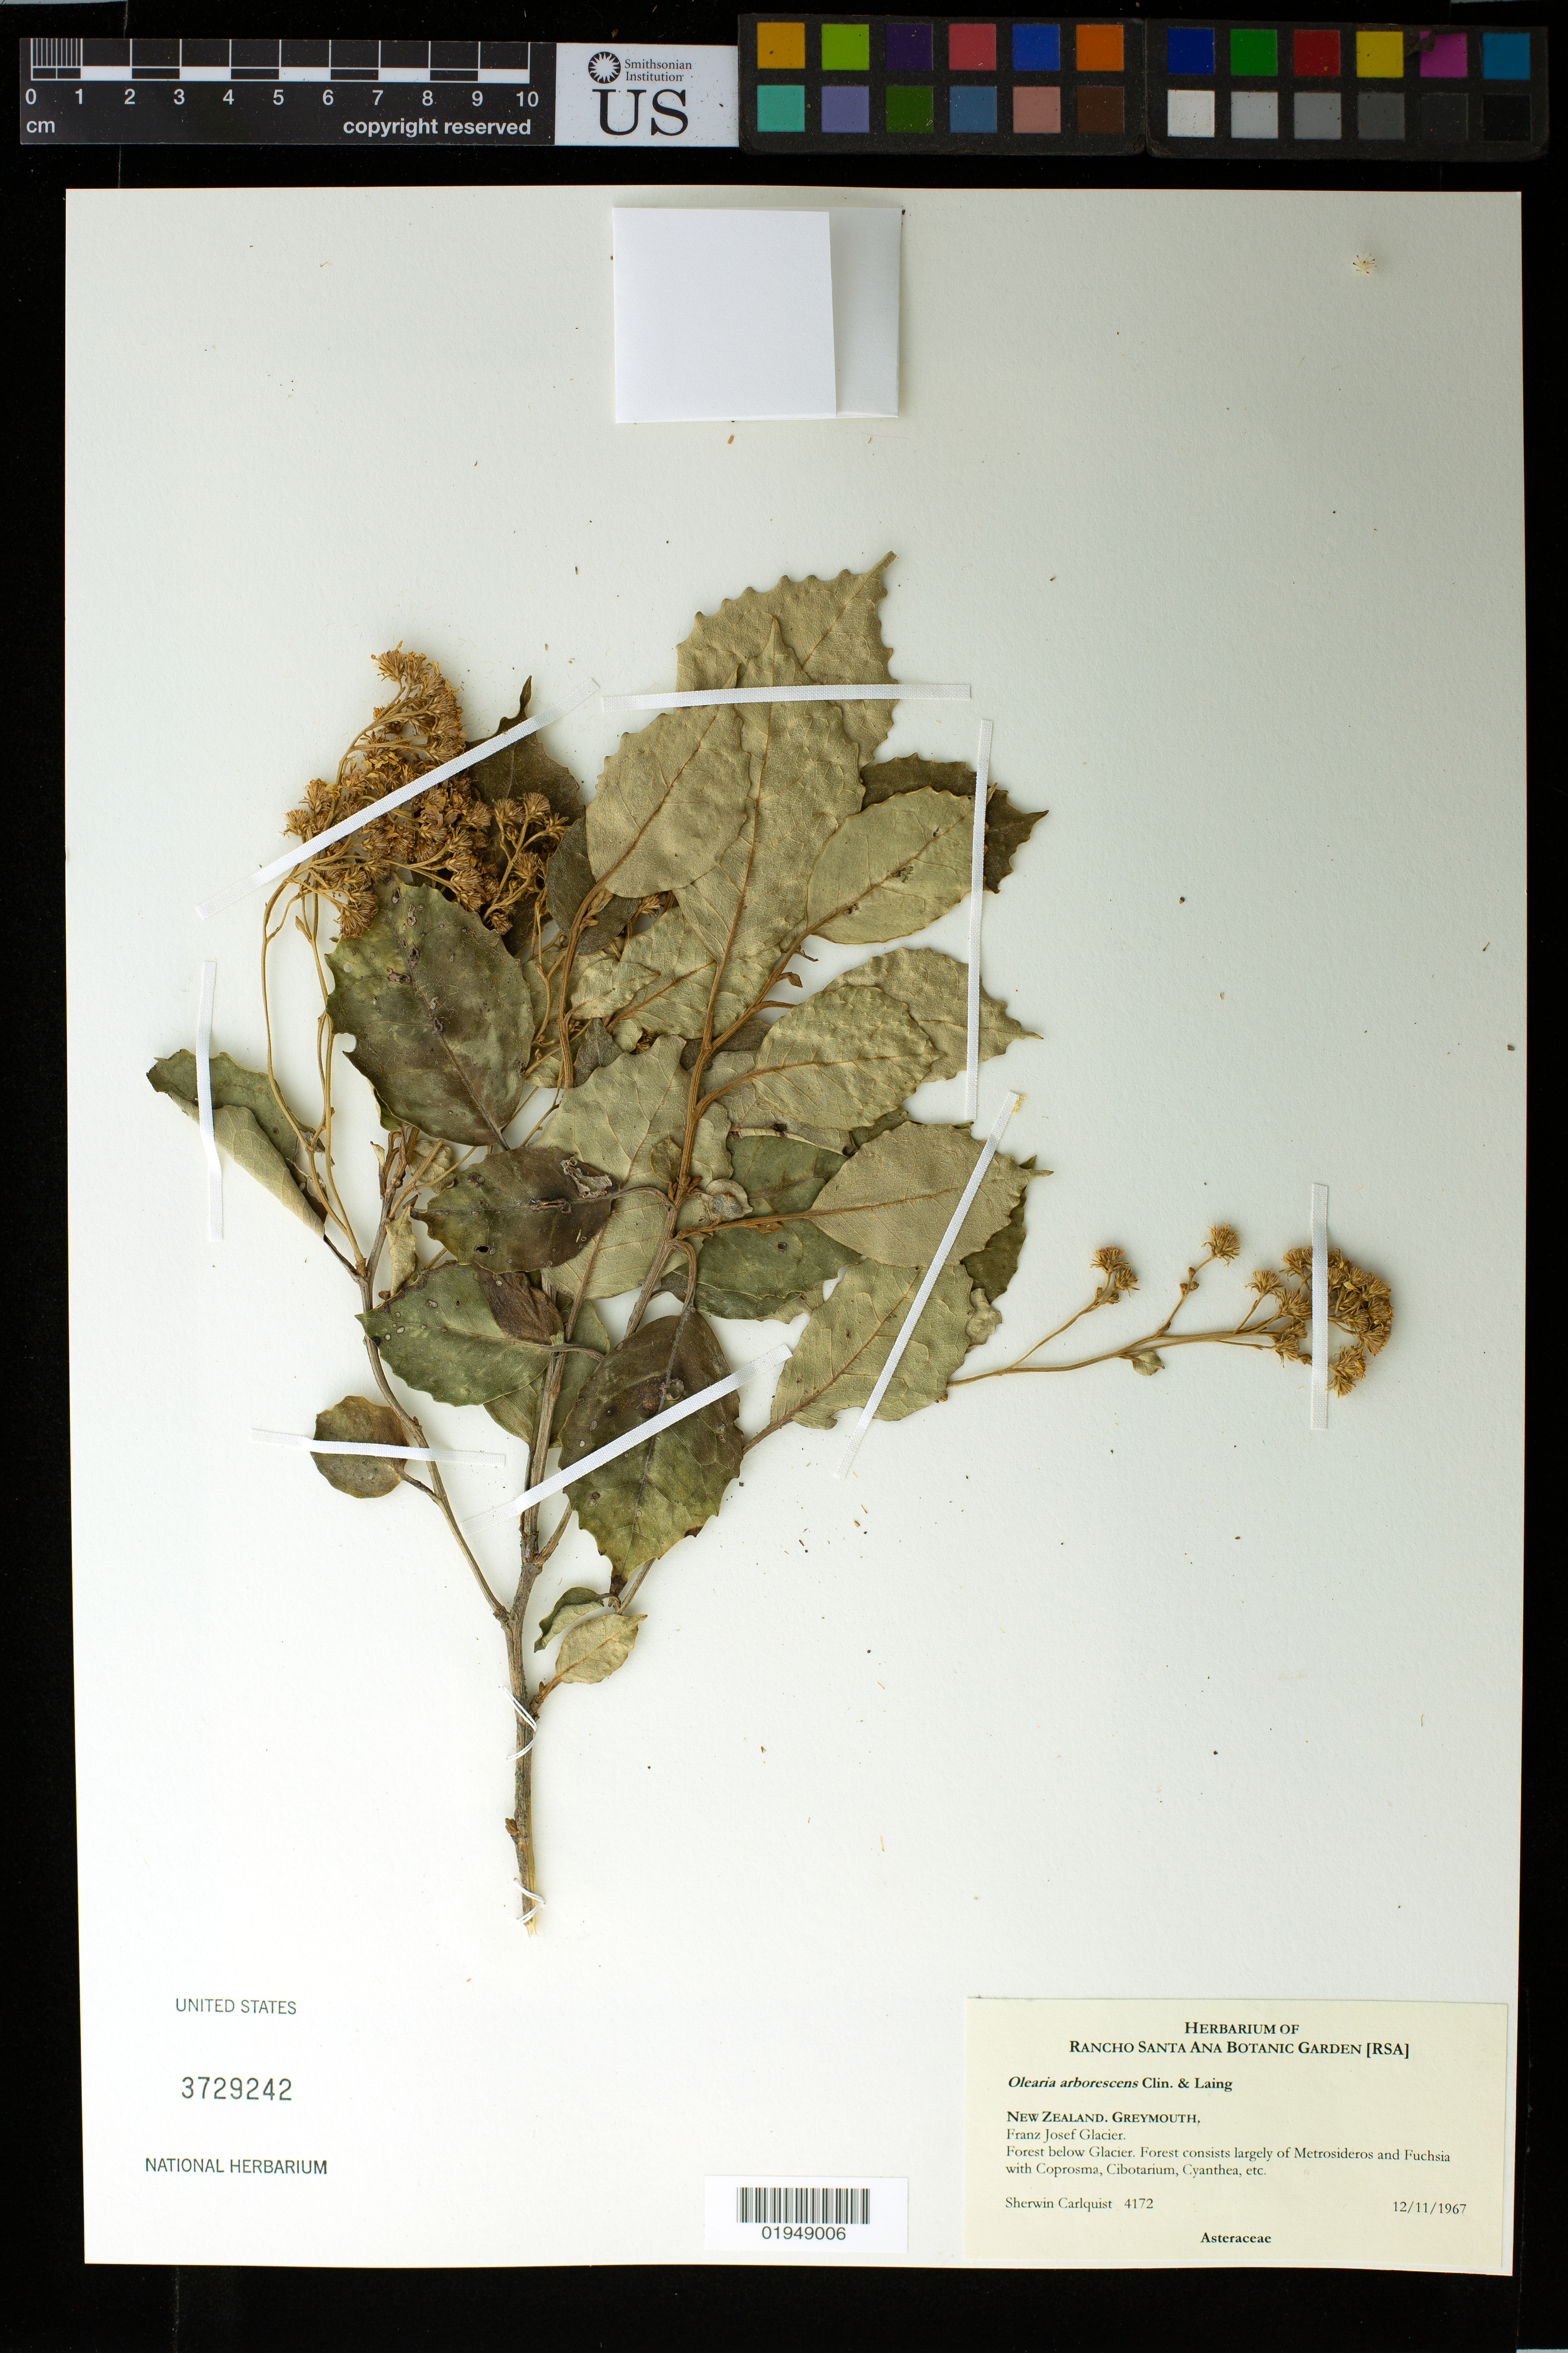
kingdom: Plantae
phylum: Tracheophyta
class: Magnoliopsida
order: Asterales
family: Asteraceae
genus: Olearia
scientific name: Olearia arborescens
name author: (G. Forst.) Cockayne & Laing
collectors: S. Carlquist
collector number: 4172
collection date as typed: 12/11/1967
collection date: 1967-12-11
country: New Zealand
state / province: West Coast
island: South Island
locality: Franz Josef Glacier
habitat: forest below Glacier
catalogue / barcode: US 3729242